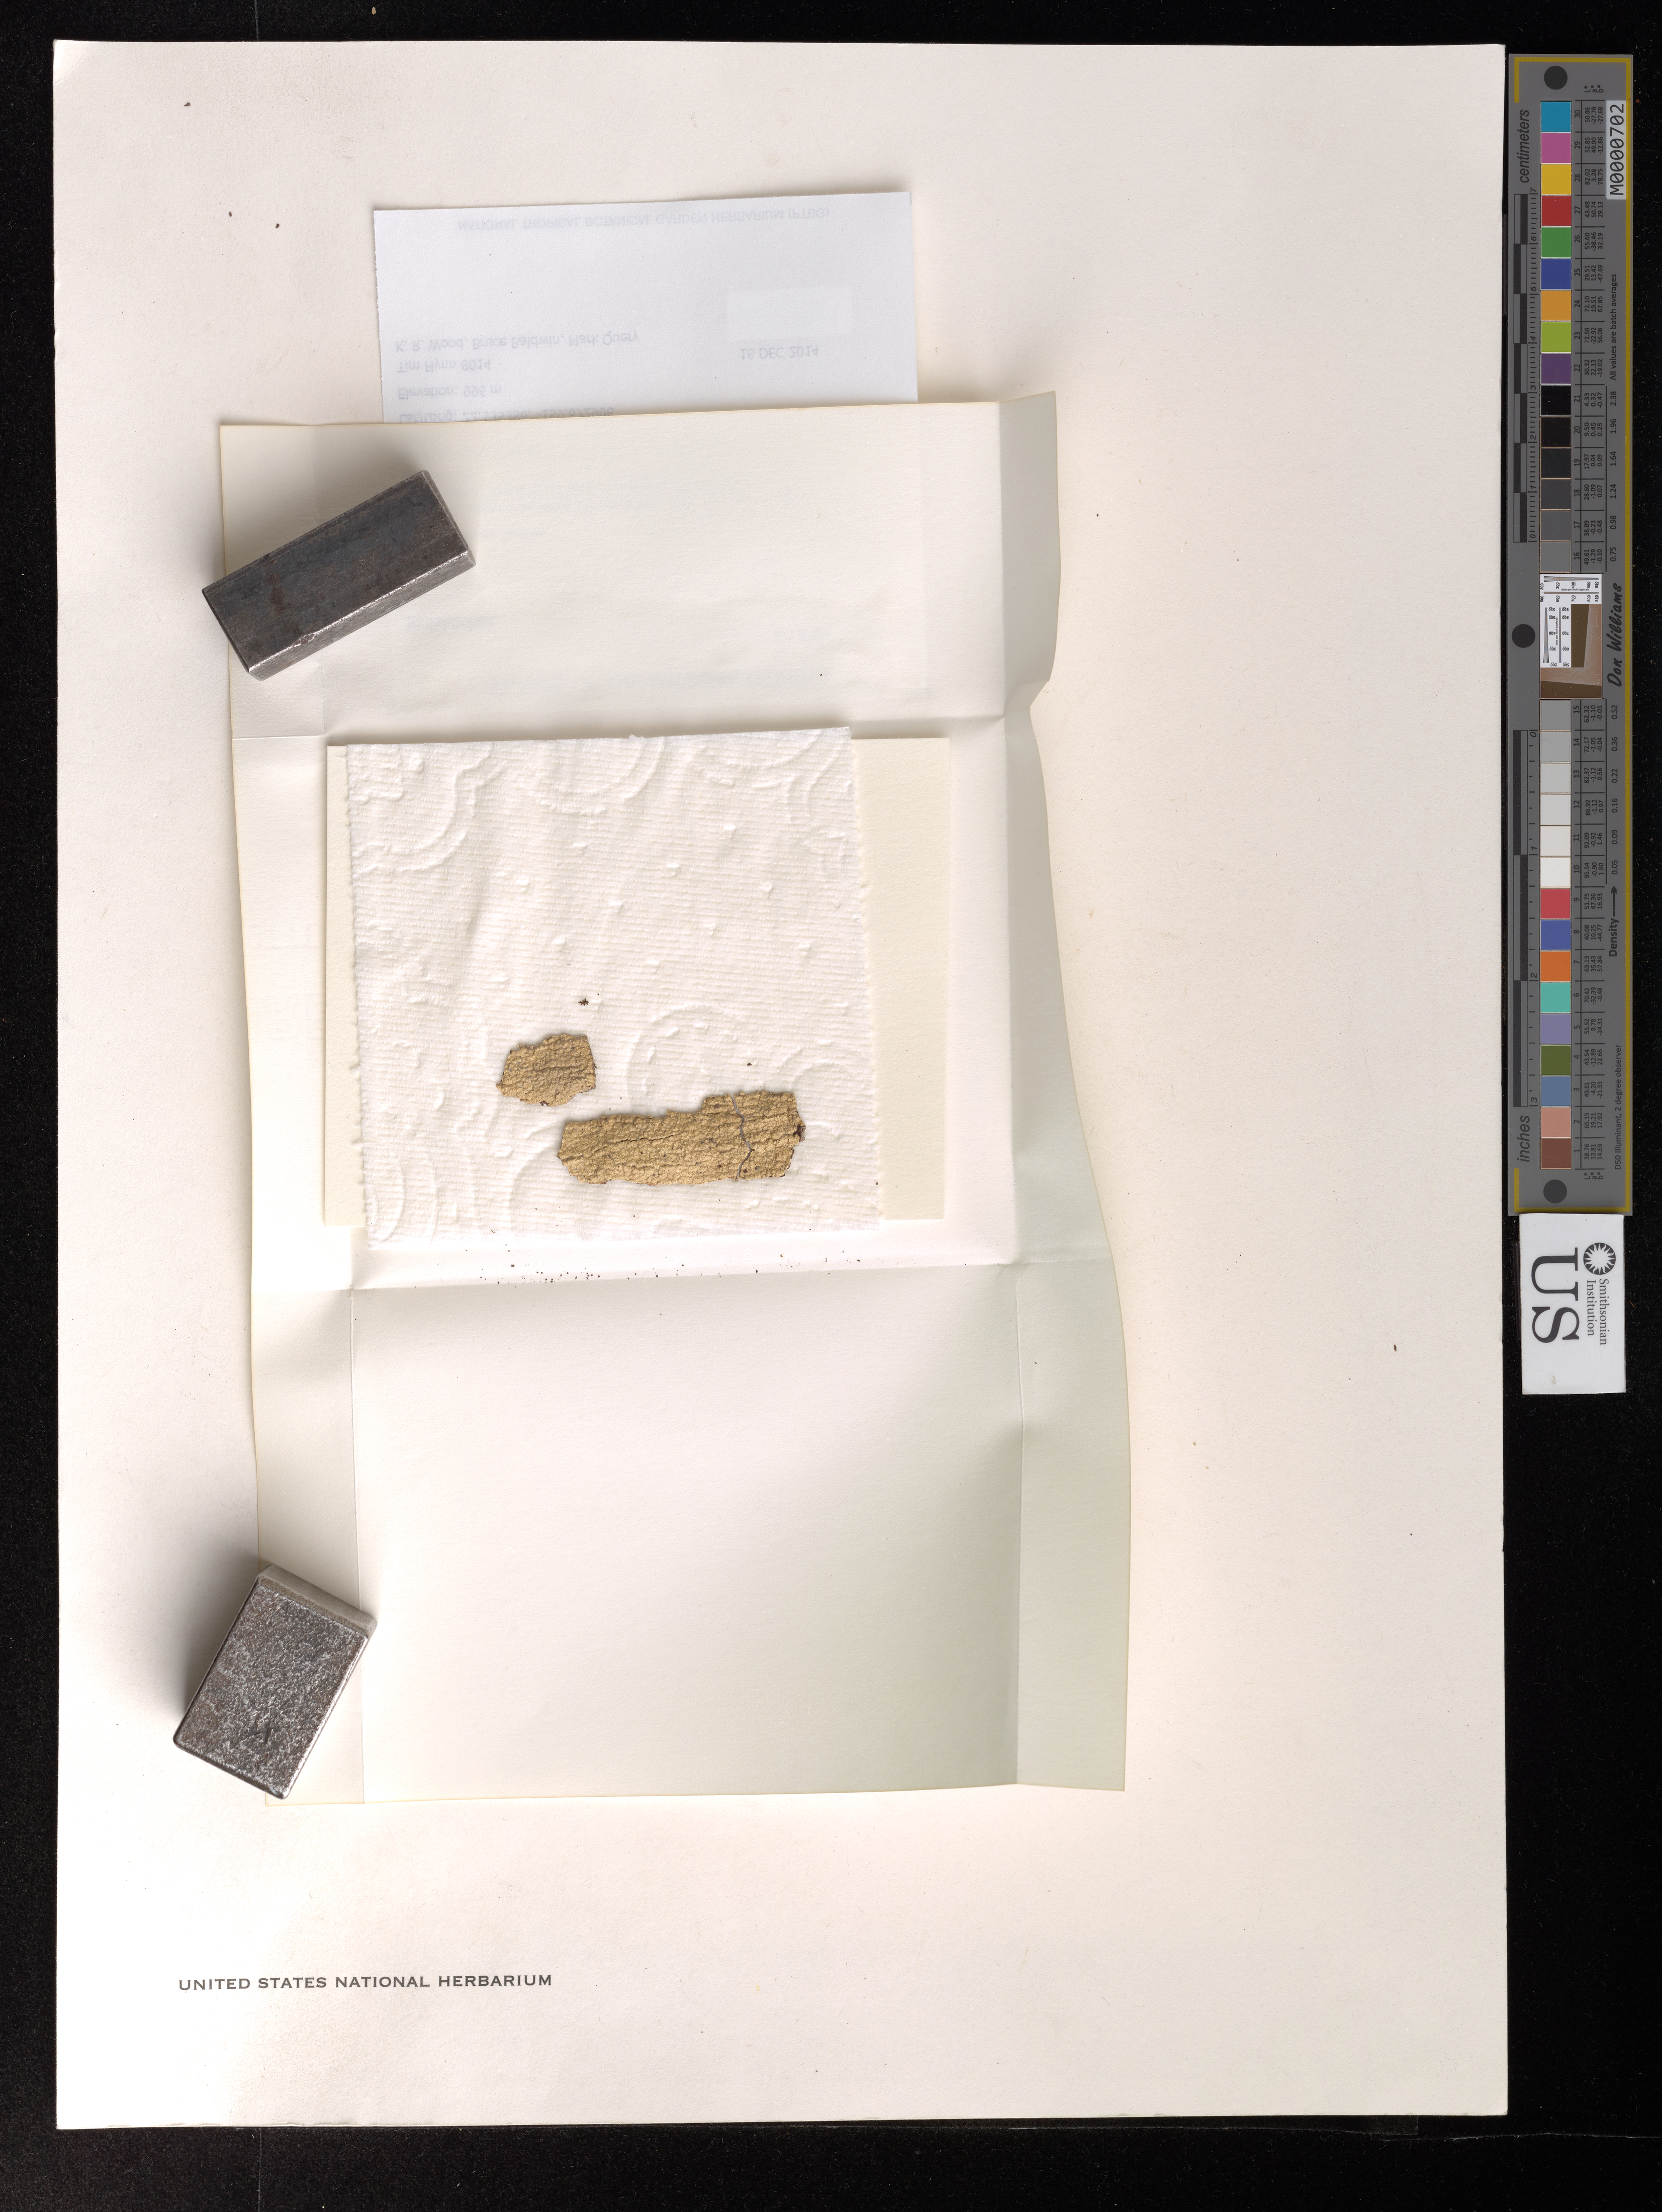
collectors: T. W. Flynn, K. R. Wood, B. Baldwin & M. Query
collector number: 8014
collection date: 2014-12-18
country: United States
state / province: Hawaii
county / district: Kauai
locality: Kauai Waimea District. Kuia NAR, upper Kuia Vallley.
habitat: Mixed mesic forest. W/ Acacia koa, Zamthoxylum, Santalum, Kadua, Psychotria, and Psidium cattleianum.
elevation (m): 996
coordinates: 22.135386, -159.672906